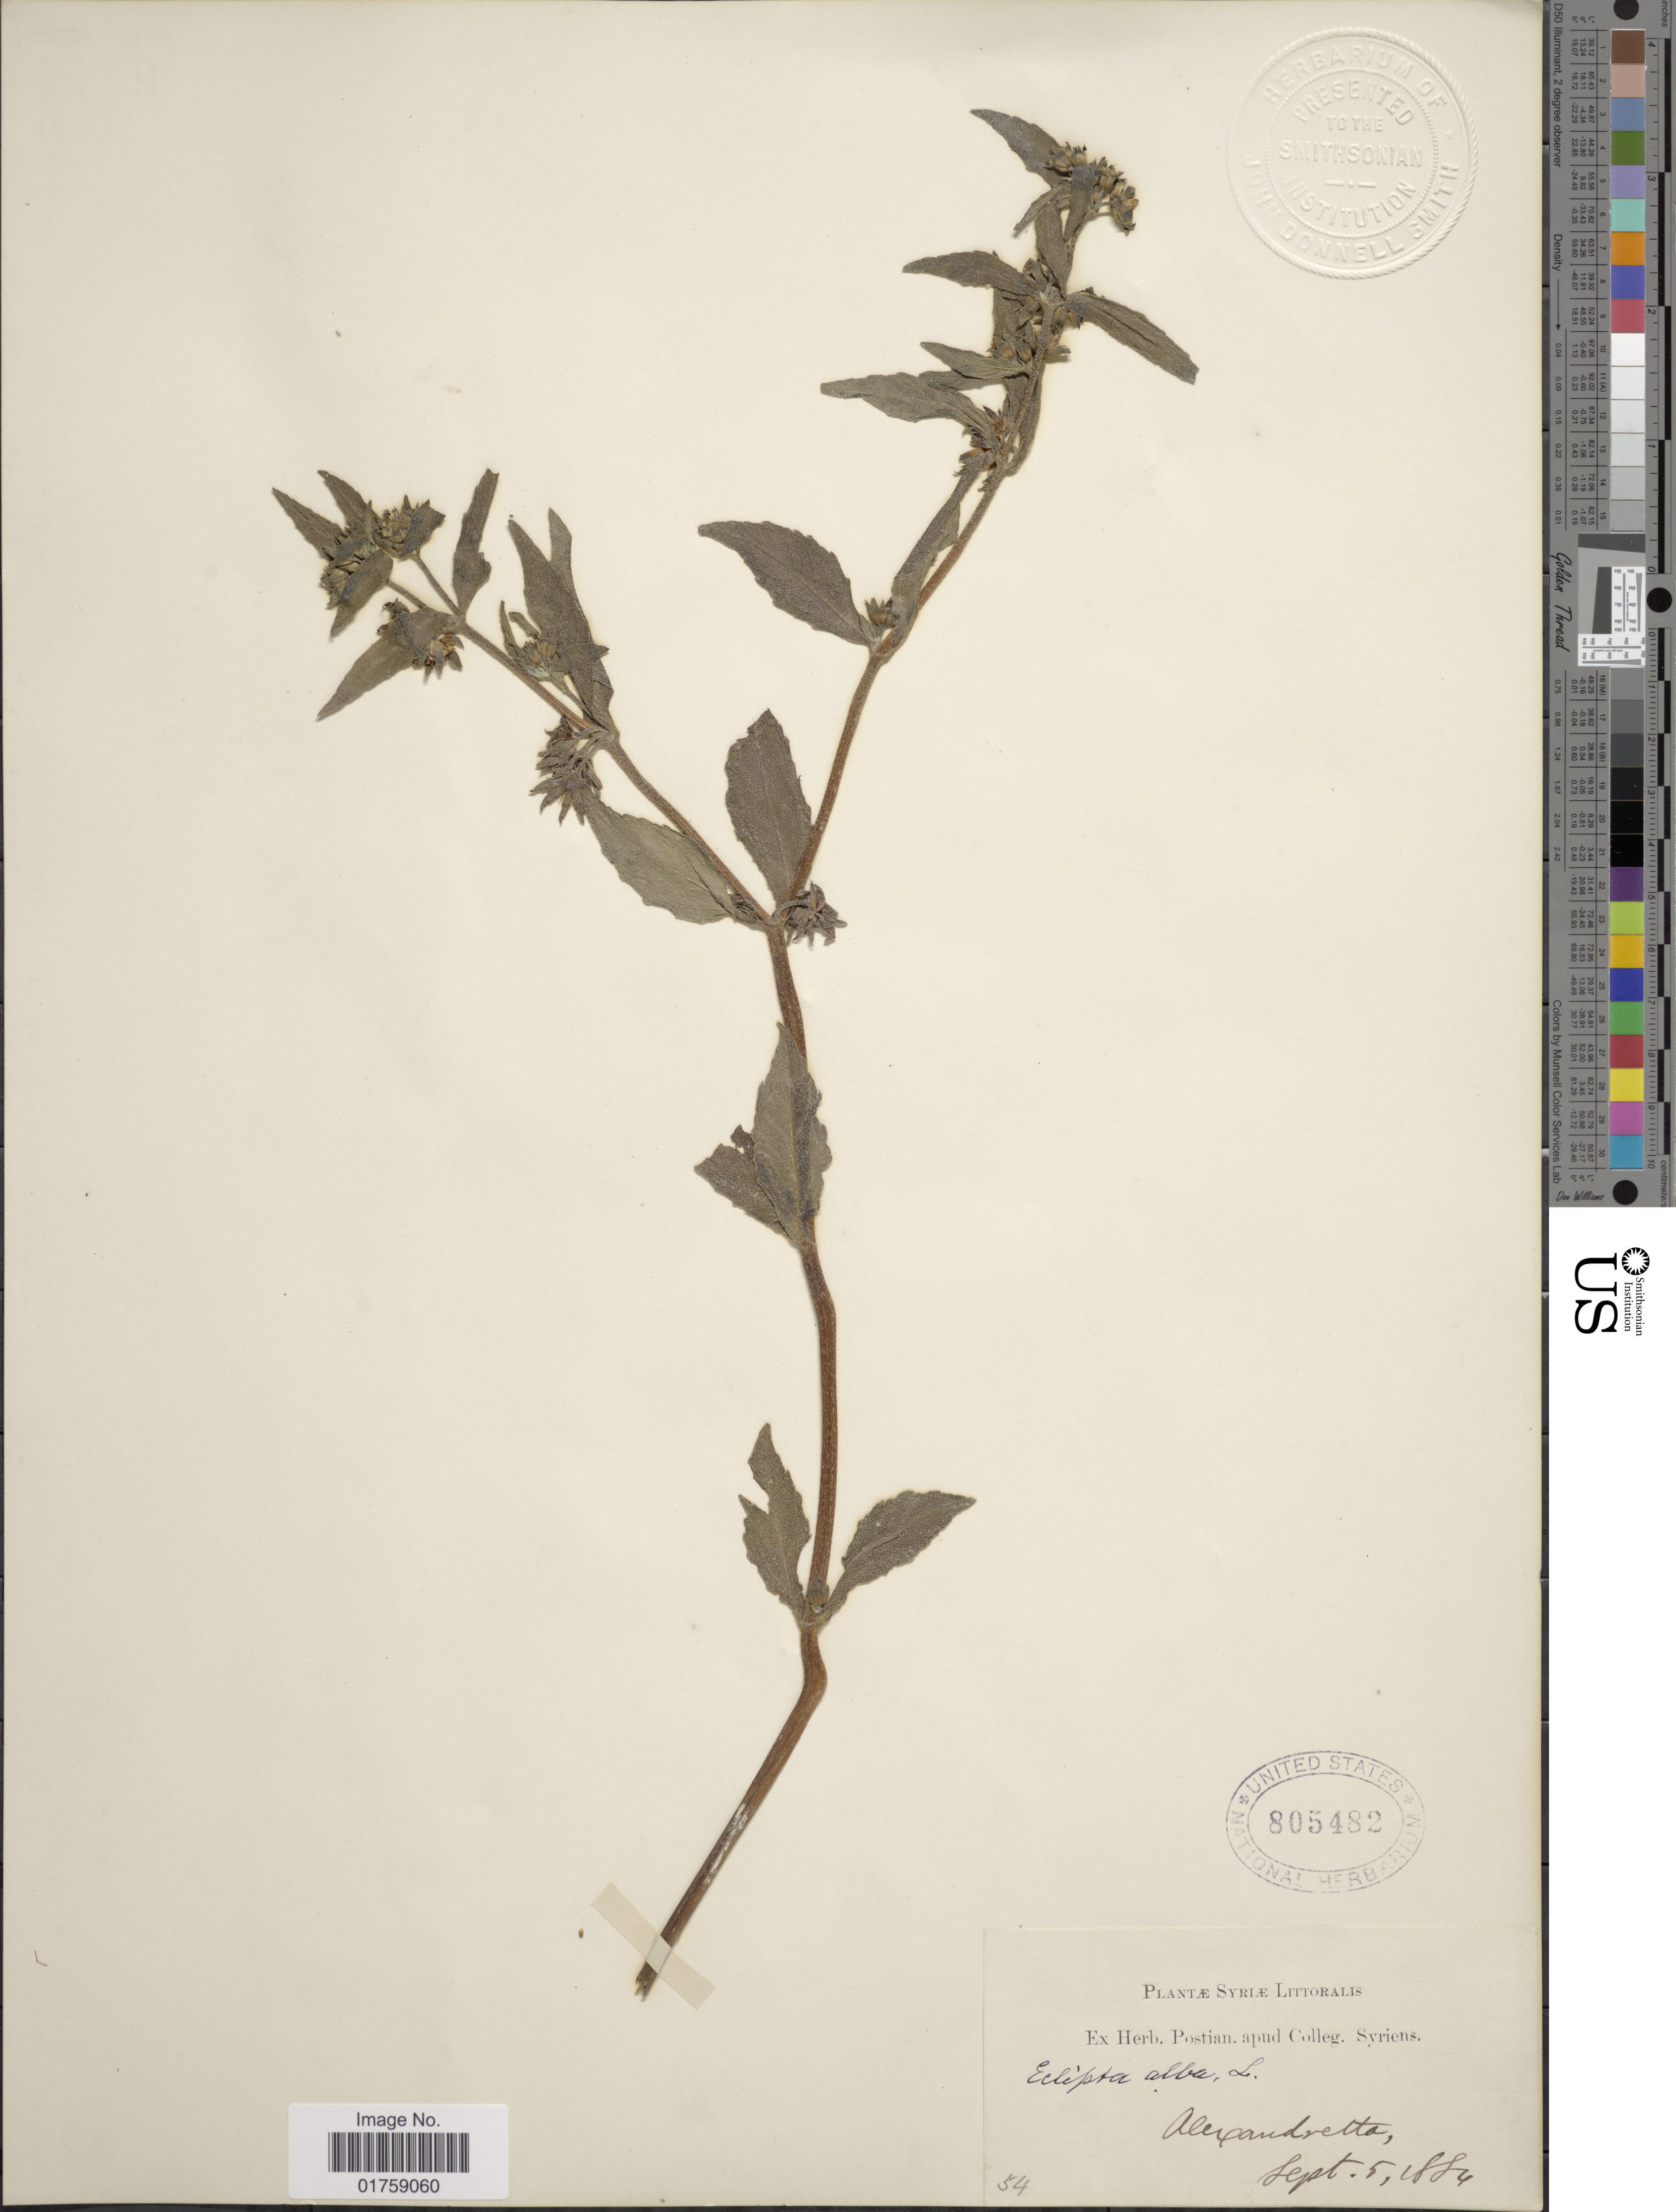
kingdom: Plantae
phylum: Tracheophyta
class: Magnoliopsida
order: Asterales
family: Asteraceae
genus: Eclipta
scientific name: Eclipta prostrata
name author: (L.) L.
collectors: ex herb. Postian. apud Colleg. Syriens. Protest. USE "Fannie P. A. Shepard" (10308853) AS PRIMARY COLLECTOR INSTEAD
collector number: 54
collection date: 1884-09-05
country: Syria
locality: Syriæ. Alexandretta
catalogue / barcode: US 805482